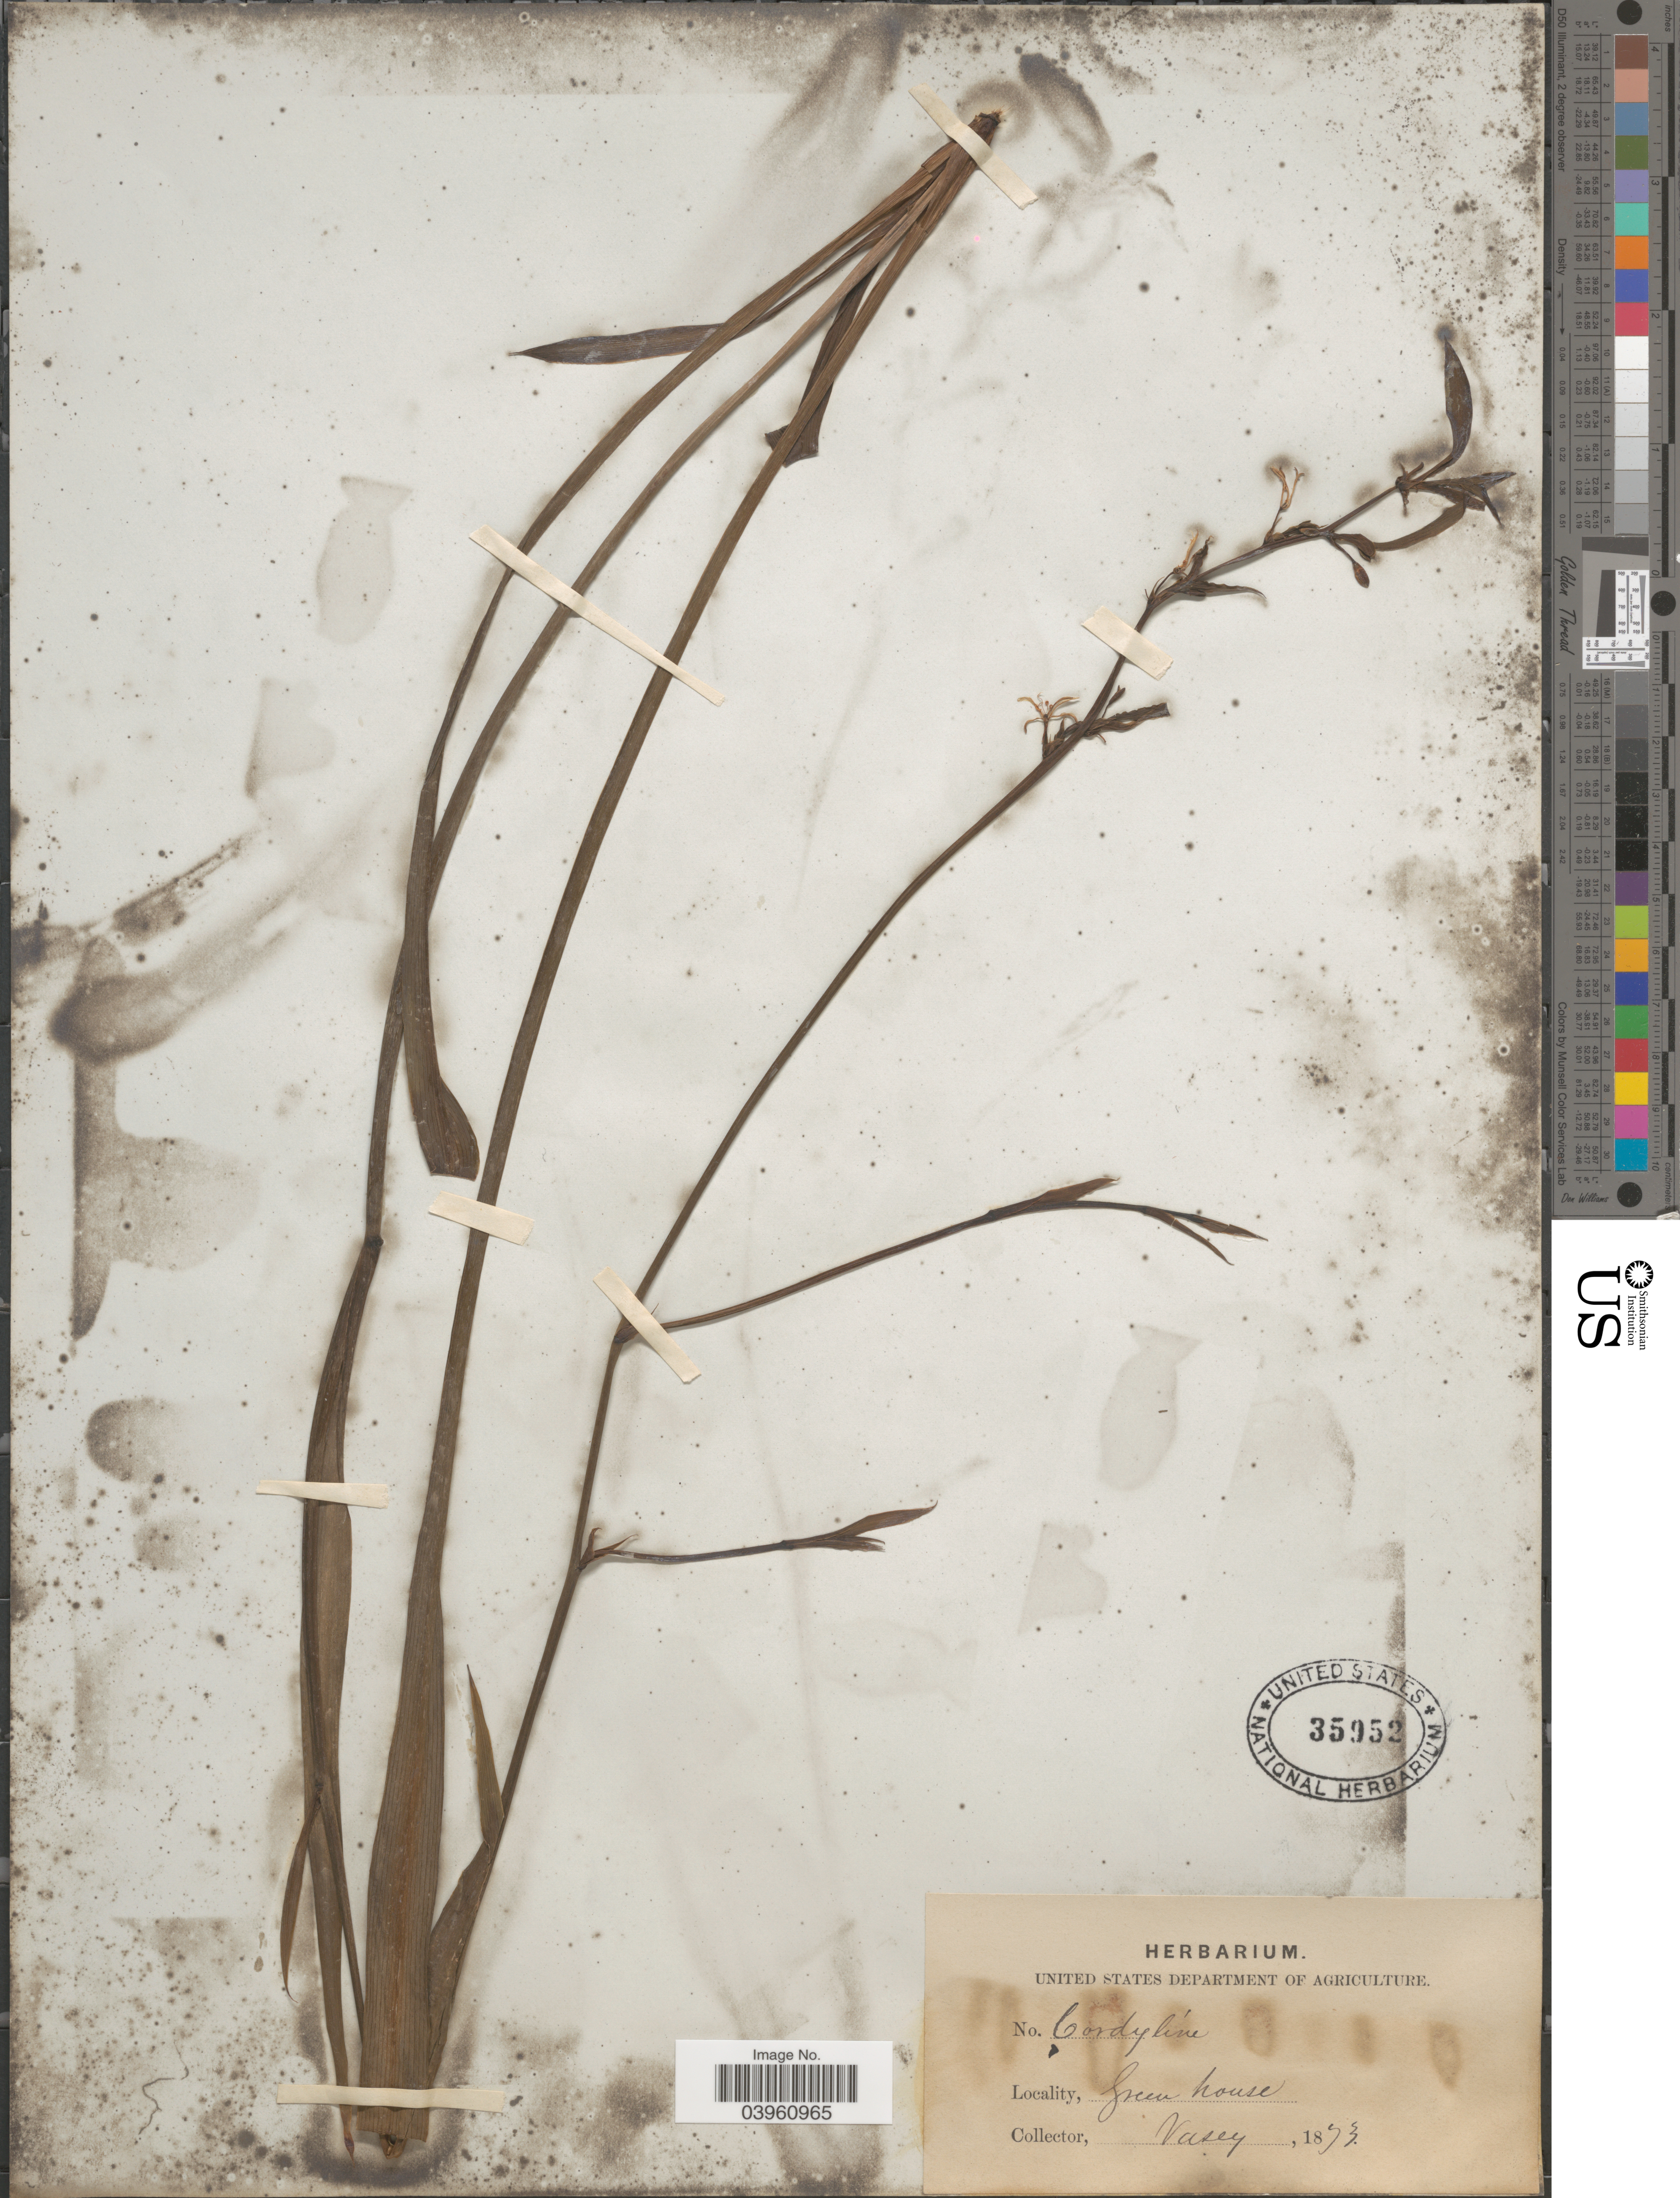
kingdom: Plantae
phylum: Tracheophyta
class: Liliopsida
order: Asparagales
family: Asparagaceae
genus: Cordyline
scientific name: Cordyline sp.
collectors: Vasey, --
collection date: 1873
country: United States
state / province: District of Columbia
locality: Green house.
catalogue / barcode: US 35952